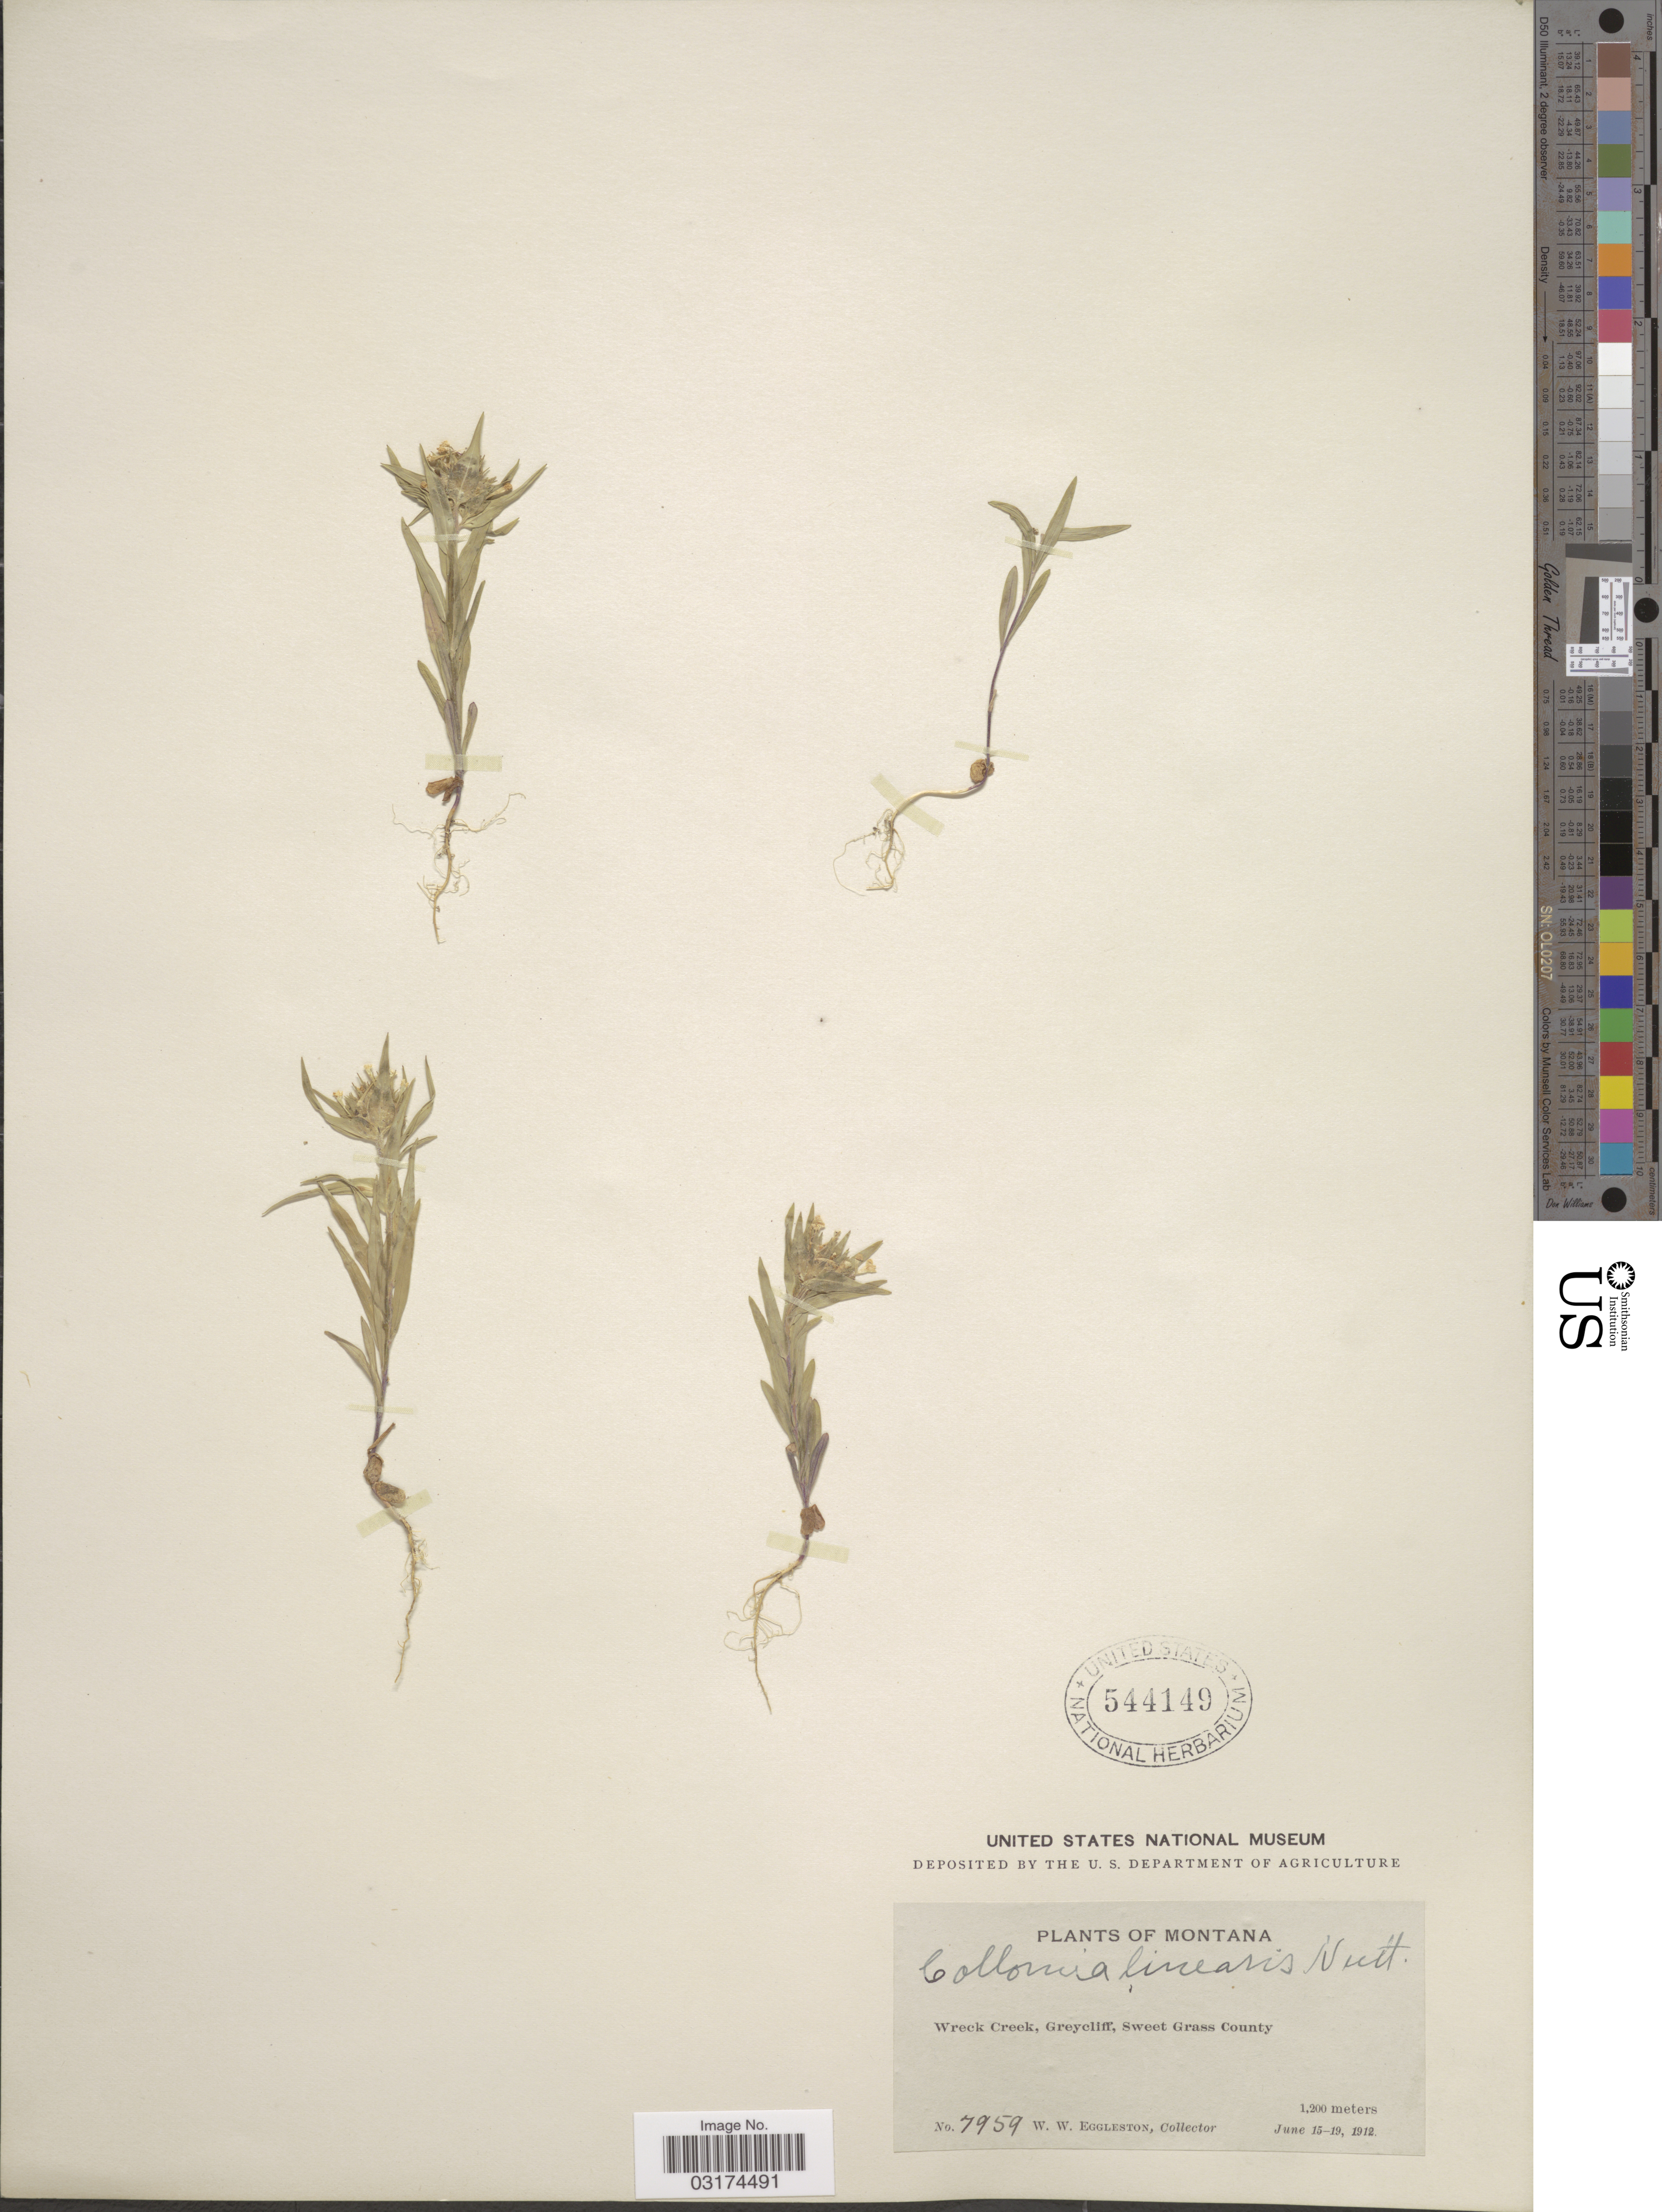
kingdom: Plantae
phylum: Tracheophyta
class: Magnoliopsida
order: Ericales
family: Polemoniaceae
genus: Collomia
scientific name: Collomia linearis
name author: Nutt.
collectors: W. W. Eggleston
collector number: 7959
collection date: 1912-06-15/1912-06-19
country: United States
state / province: Montana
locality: Wreck Creek, Greycliff, Sweet Grass County.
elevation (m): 1200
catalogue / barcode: US 544149